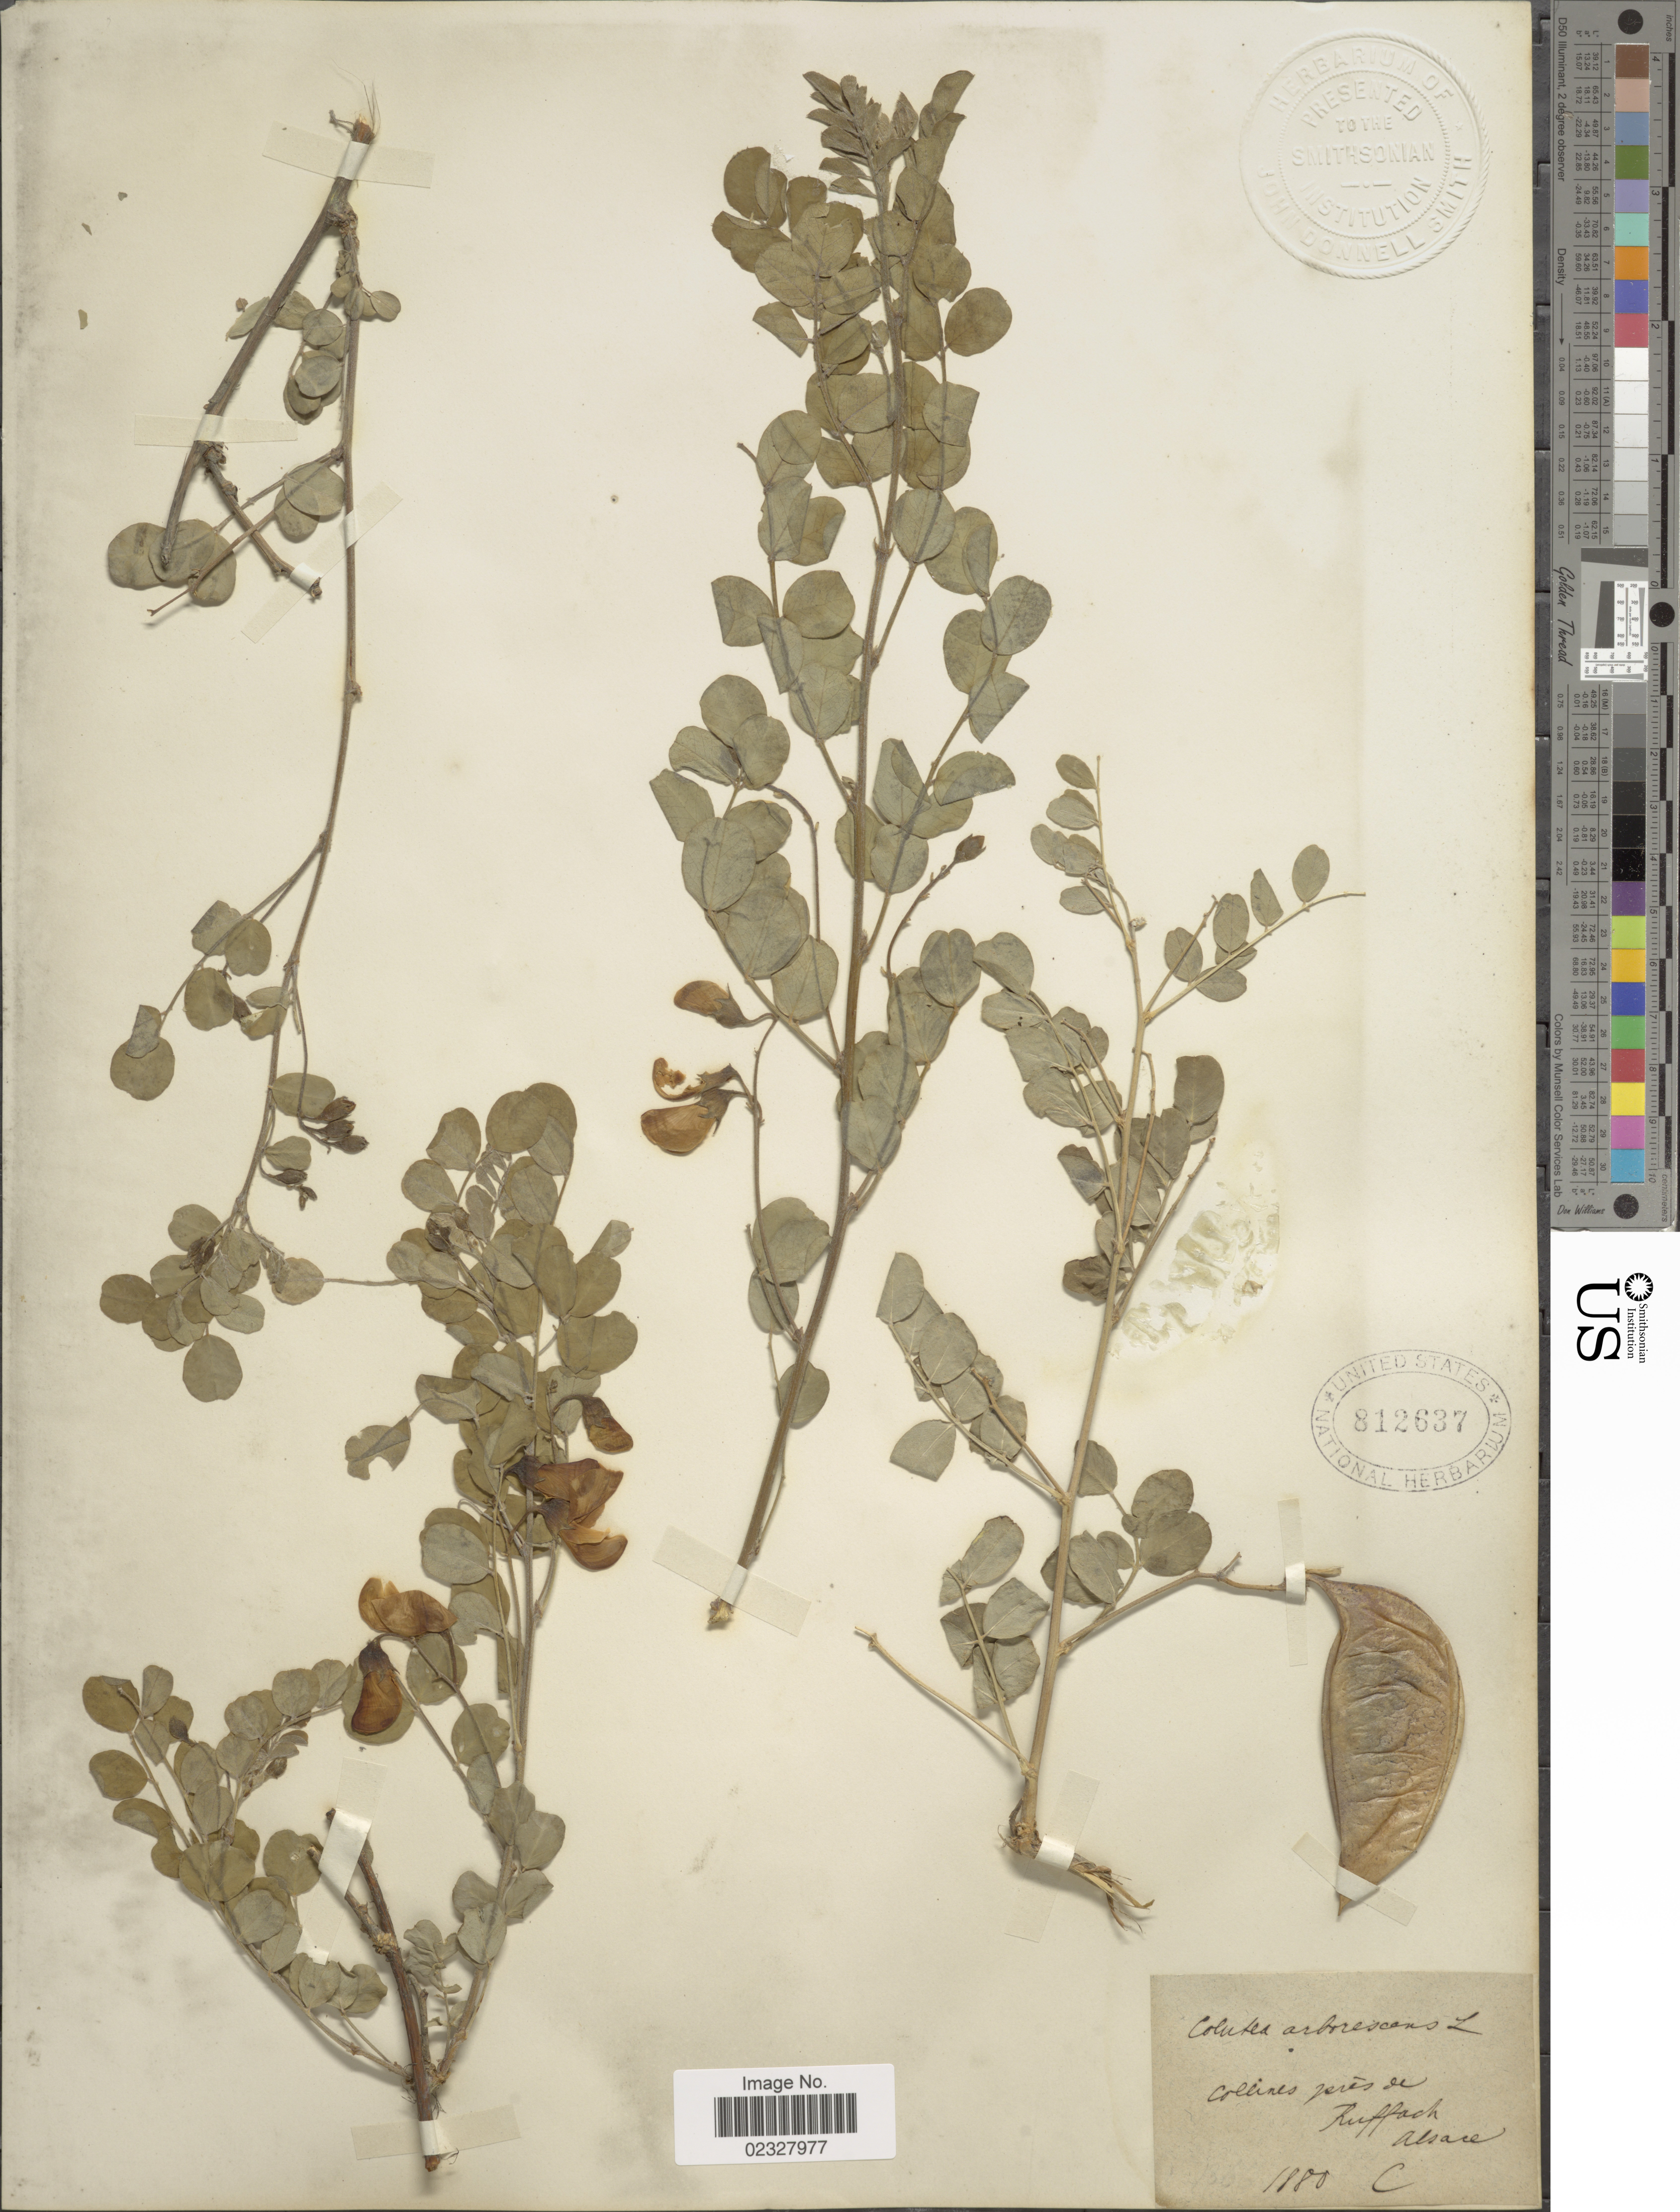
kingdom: Plantae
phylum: Tracheophyta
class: Magnoliopsida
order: Fabales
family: Fabaceae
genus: Colutea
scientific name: Colutea arborescens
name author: L.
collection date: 1880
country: France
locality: Collines pres de Rufflach alsace [interpreted]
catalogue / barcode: US 812637